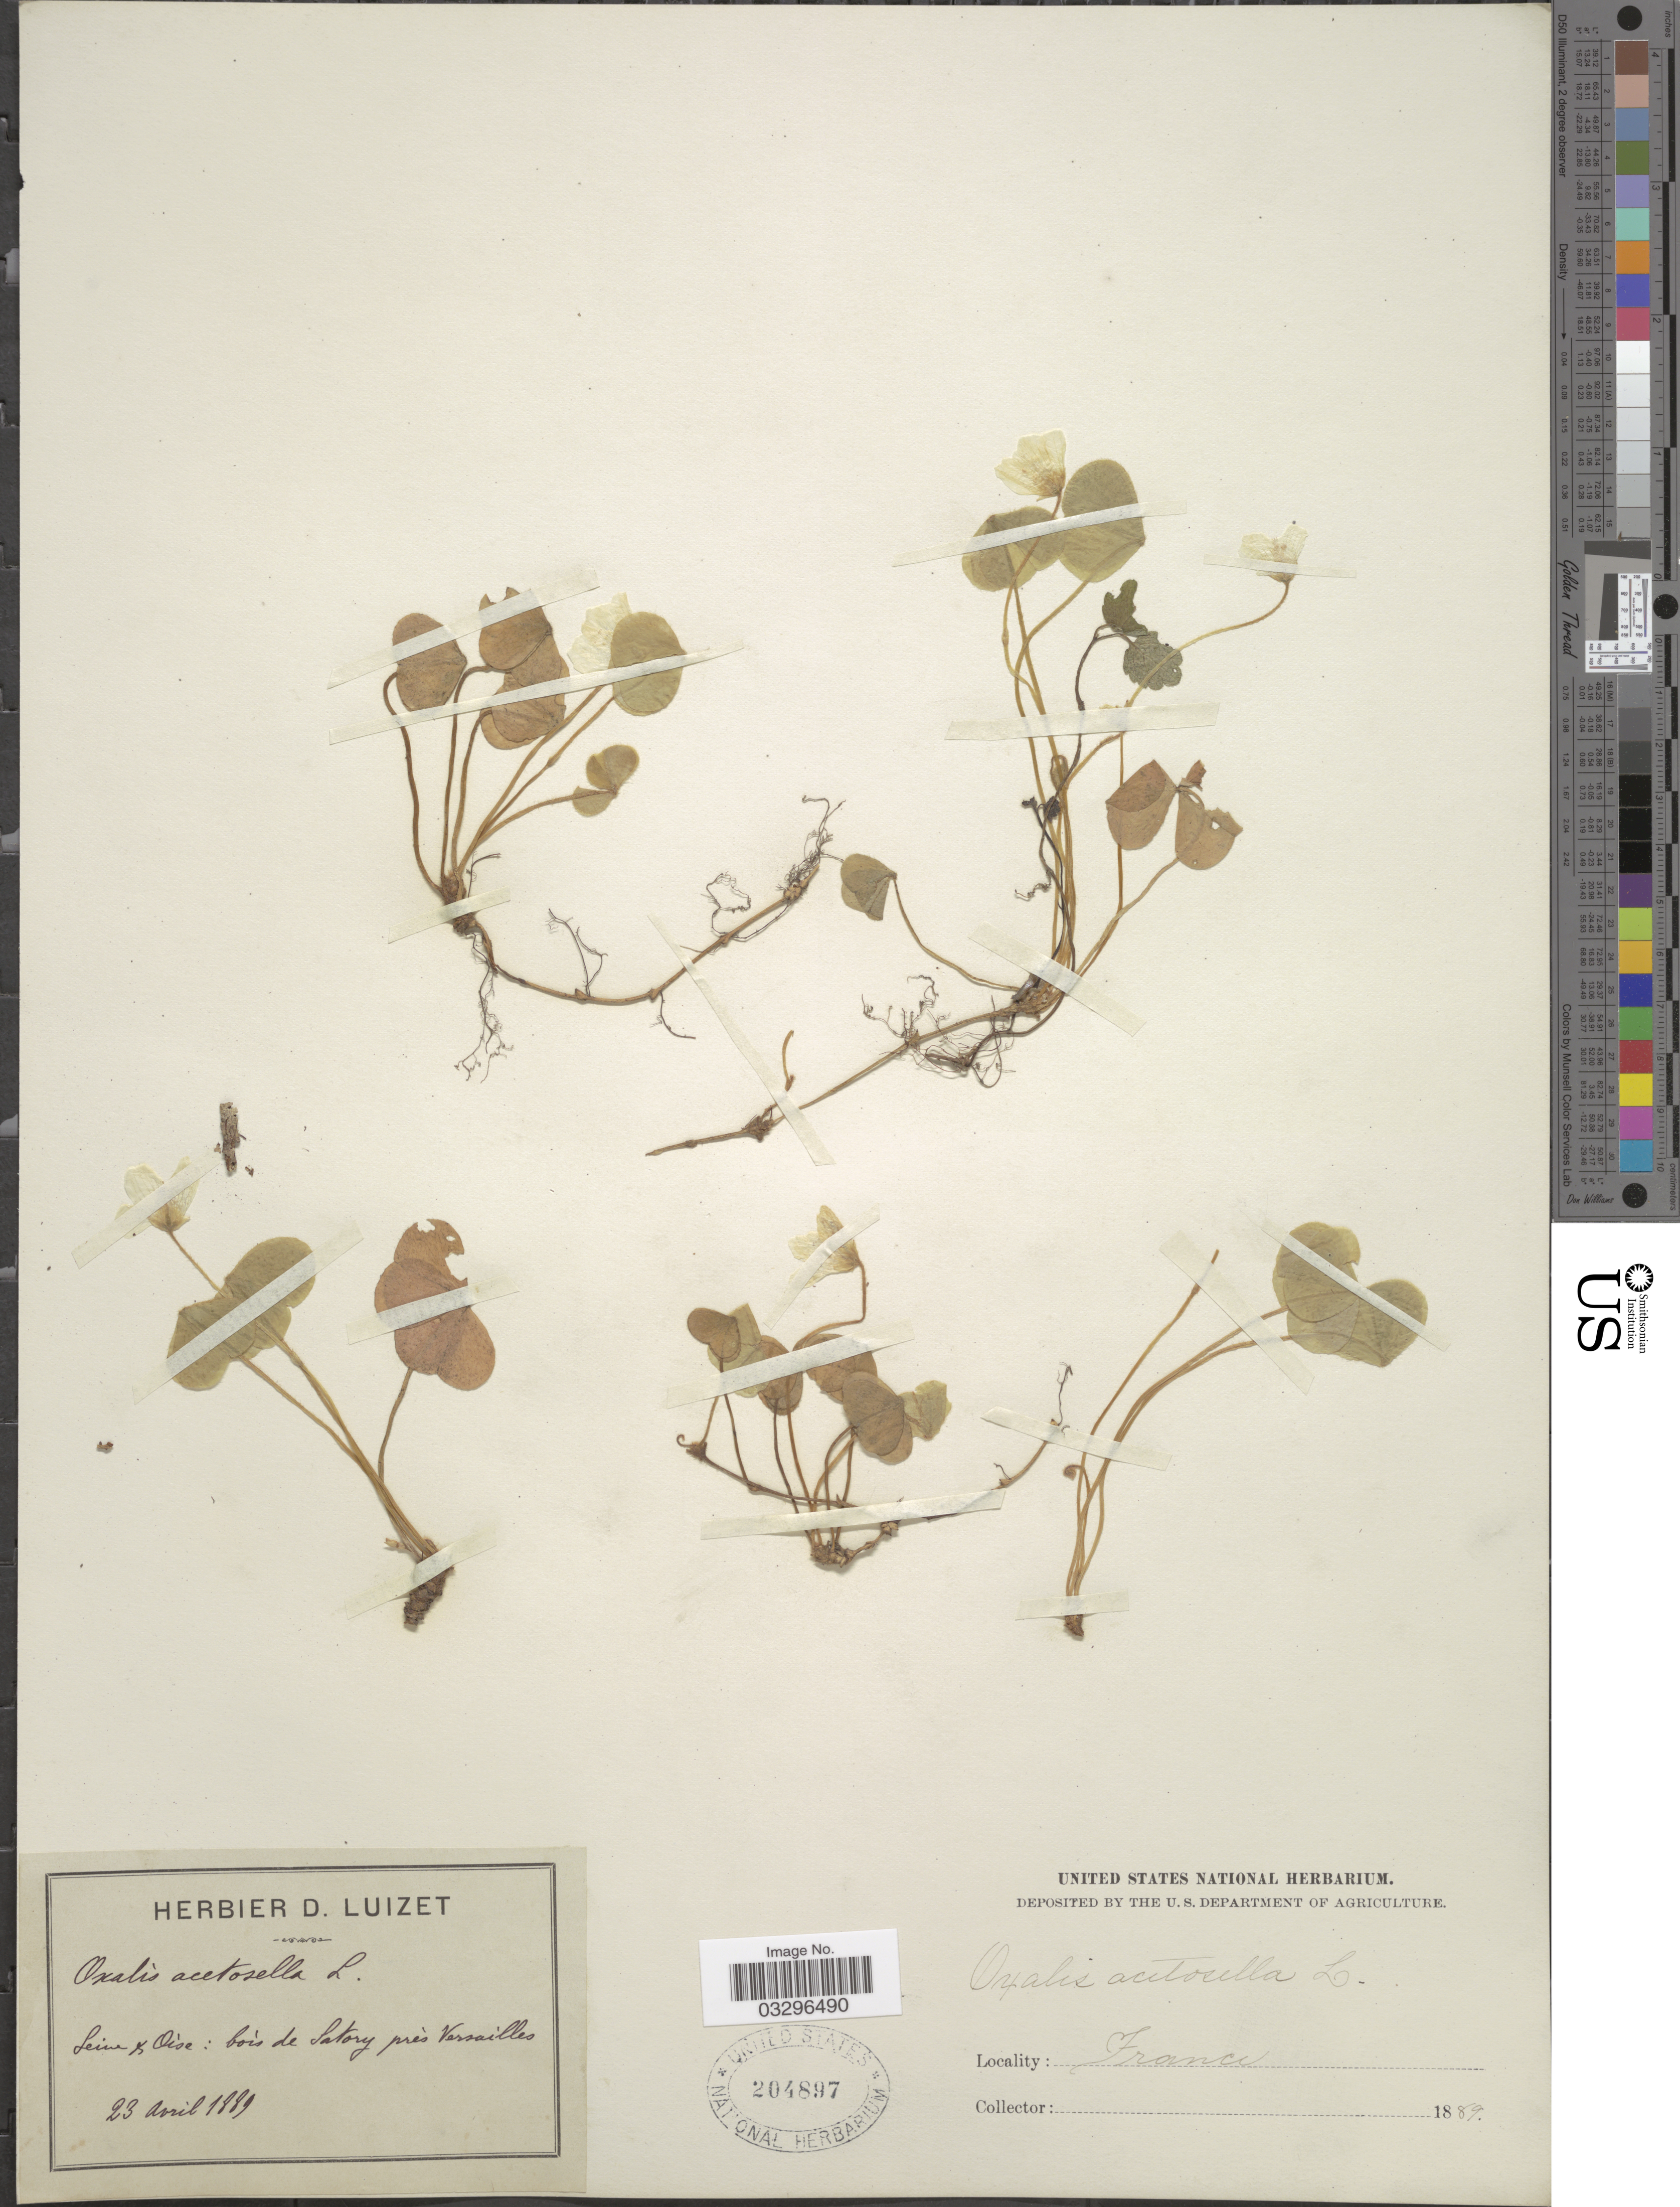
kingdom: Plantae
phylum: Tracheophyta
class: Magnoliopsida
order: Oxalidales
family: Oxalidaceae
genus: Oxalis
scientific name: Oxalis acetosella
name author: L.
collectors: Ex herb. D. Luizet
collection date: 1889-04-23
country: France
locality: Seine et Oise: boìs de Satory près Versailles.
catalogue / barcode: US 204897